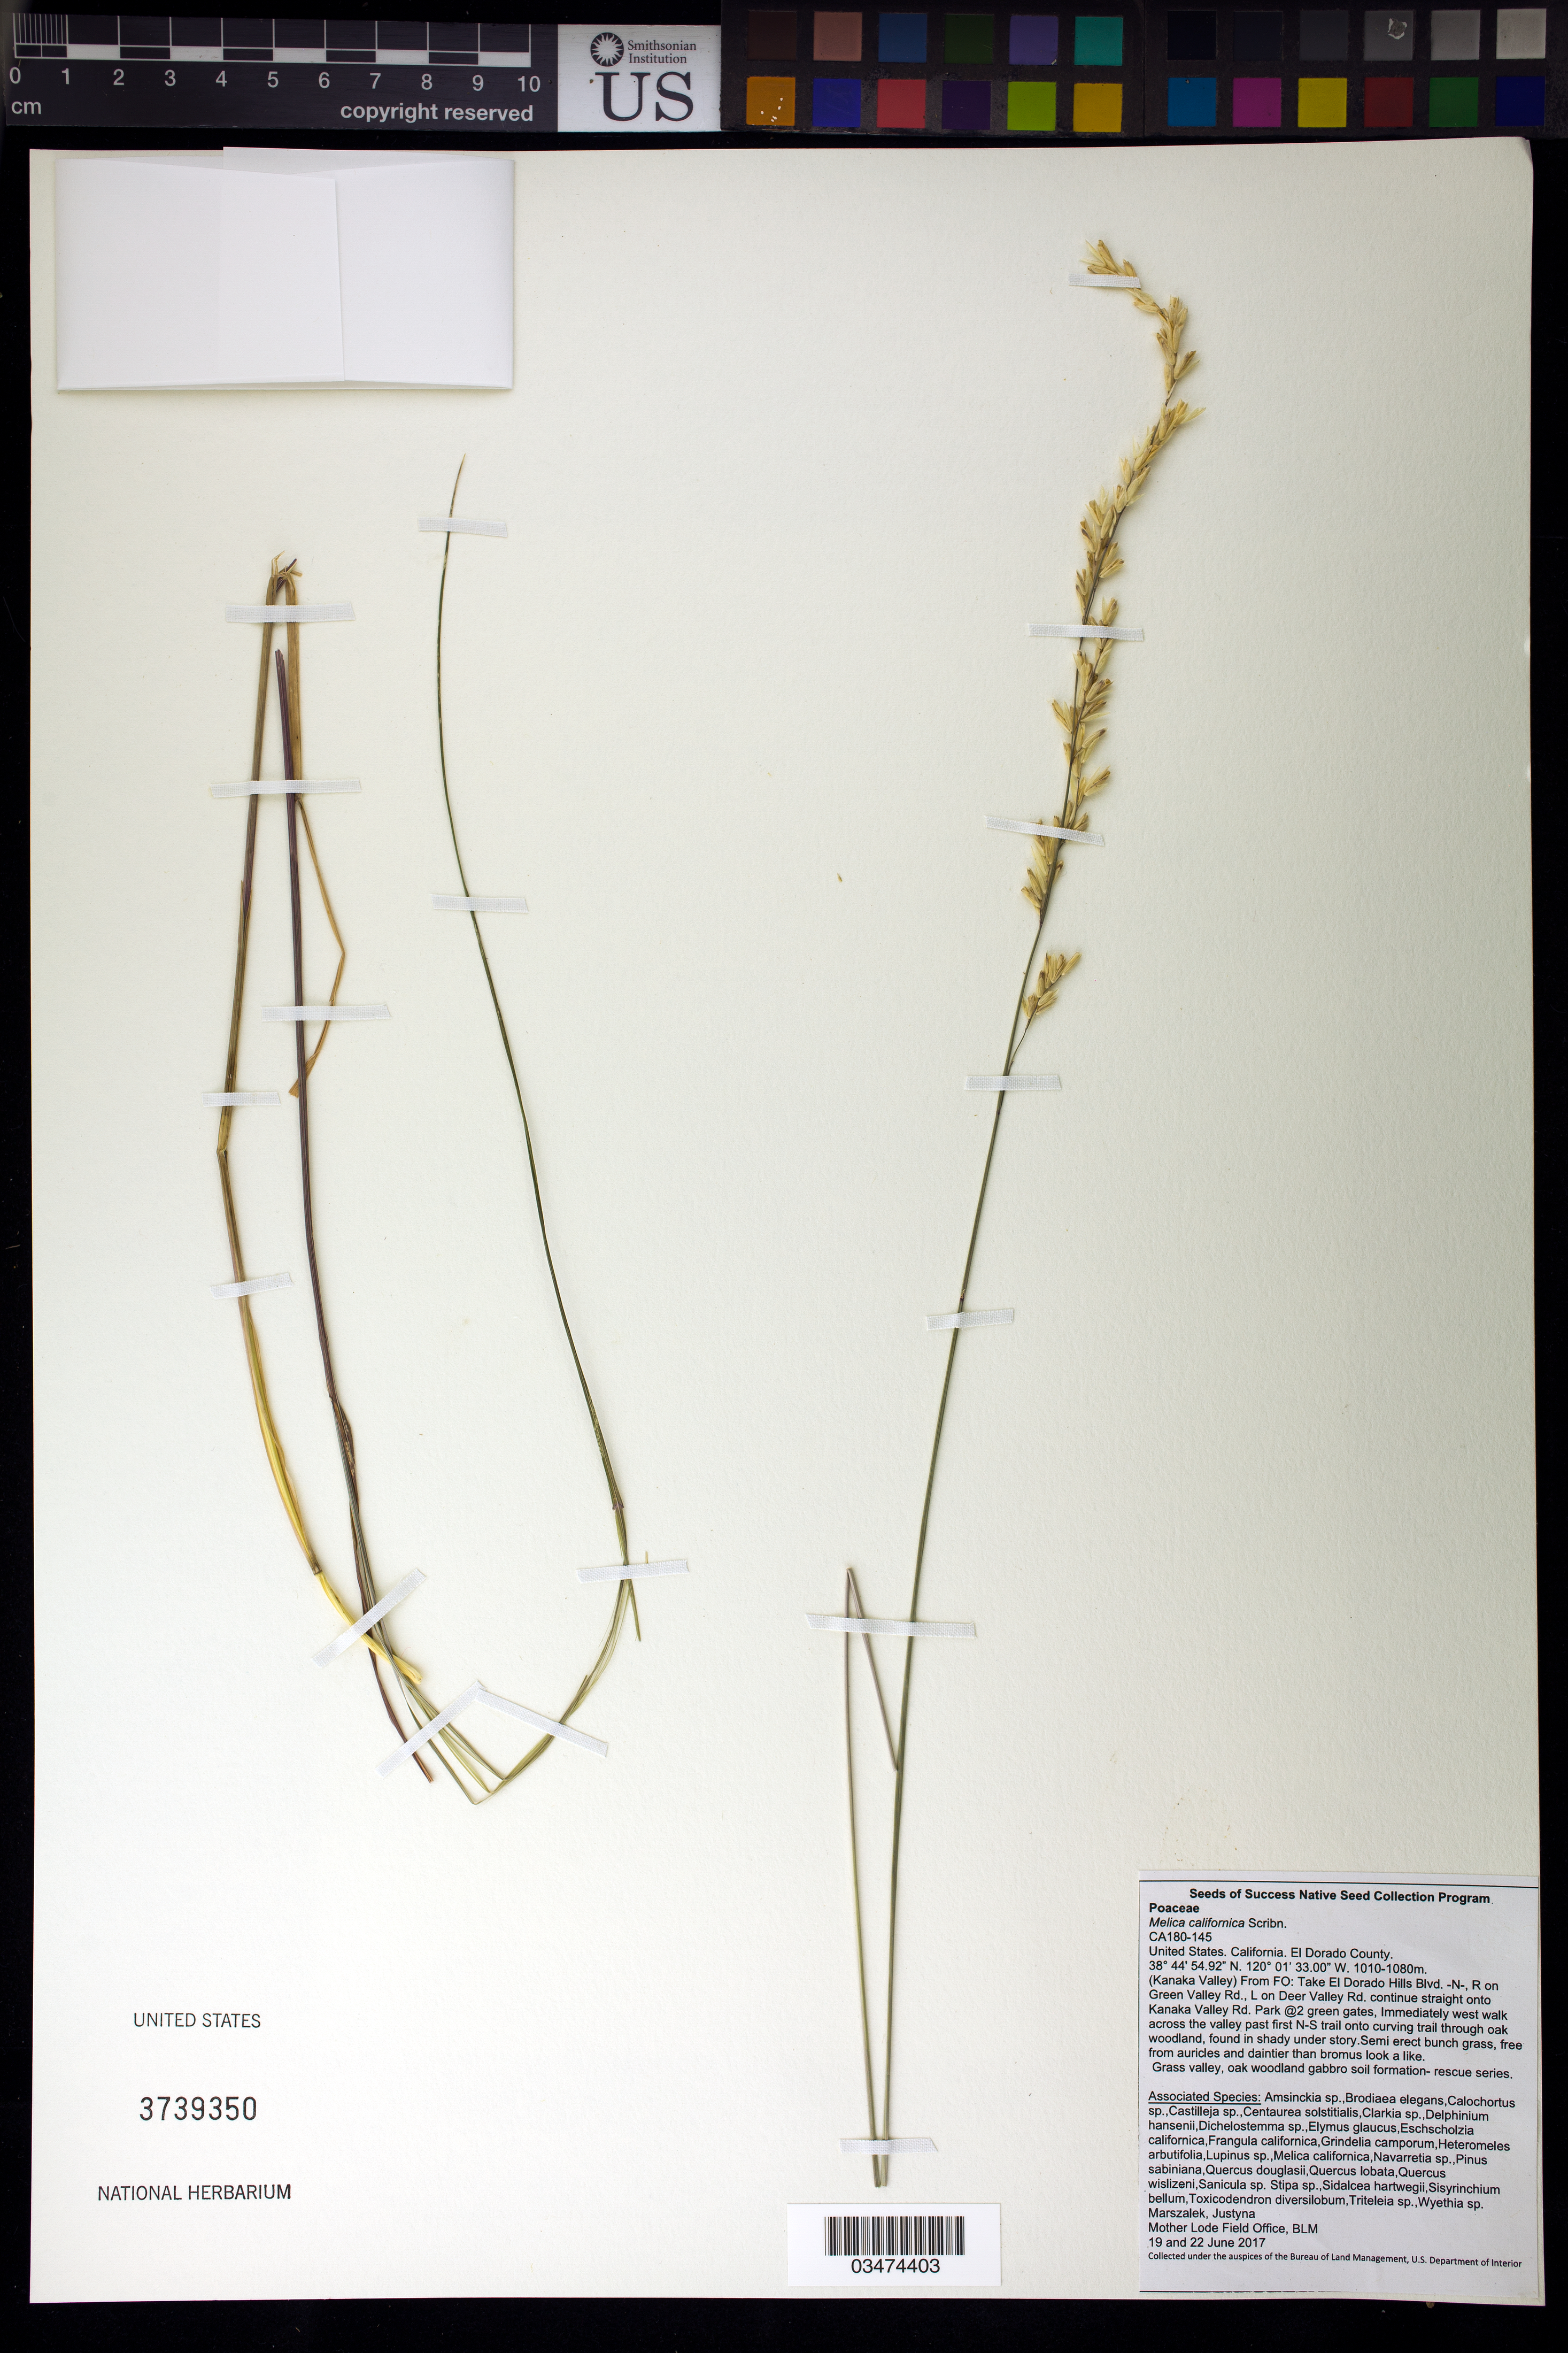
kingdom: Plantae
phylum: Tracheophyta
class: Liliopsida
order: Poales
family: Poaceae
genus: Melica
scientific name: Melica californica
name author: Scribn.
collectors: J. Marszalek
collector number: CA180-145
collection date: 2017-07-10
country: United States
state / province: California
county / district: El Dorado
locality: BLM Mother Lode Field Office (Pine Hill Preserve), Kanaka Valley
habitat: grass valley, oak woodland understory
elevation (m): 308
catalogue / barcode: US 3739350